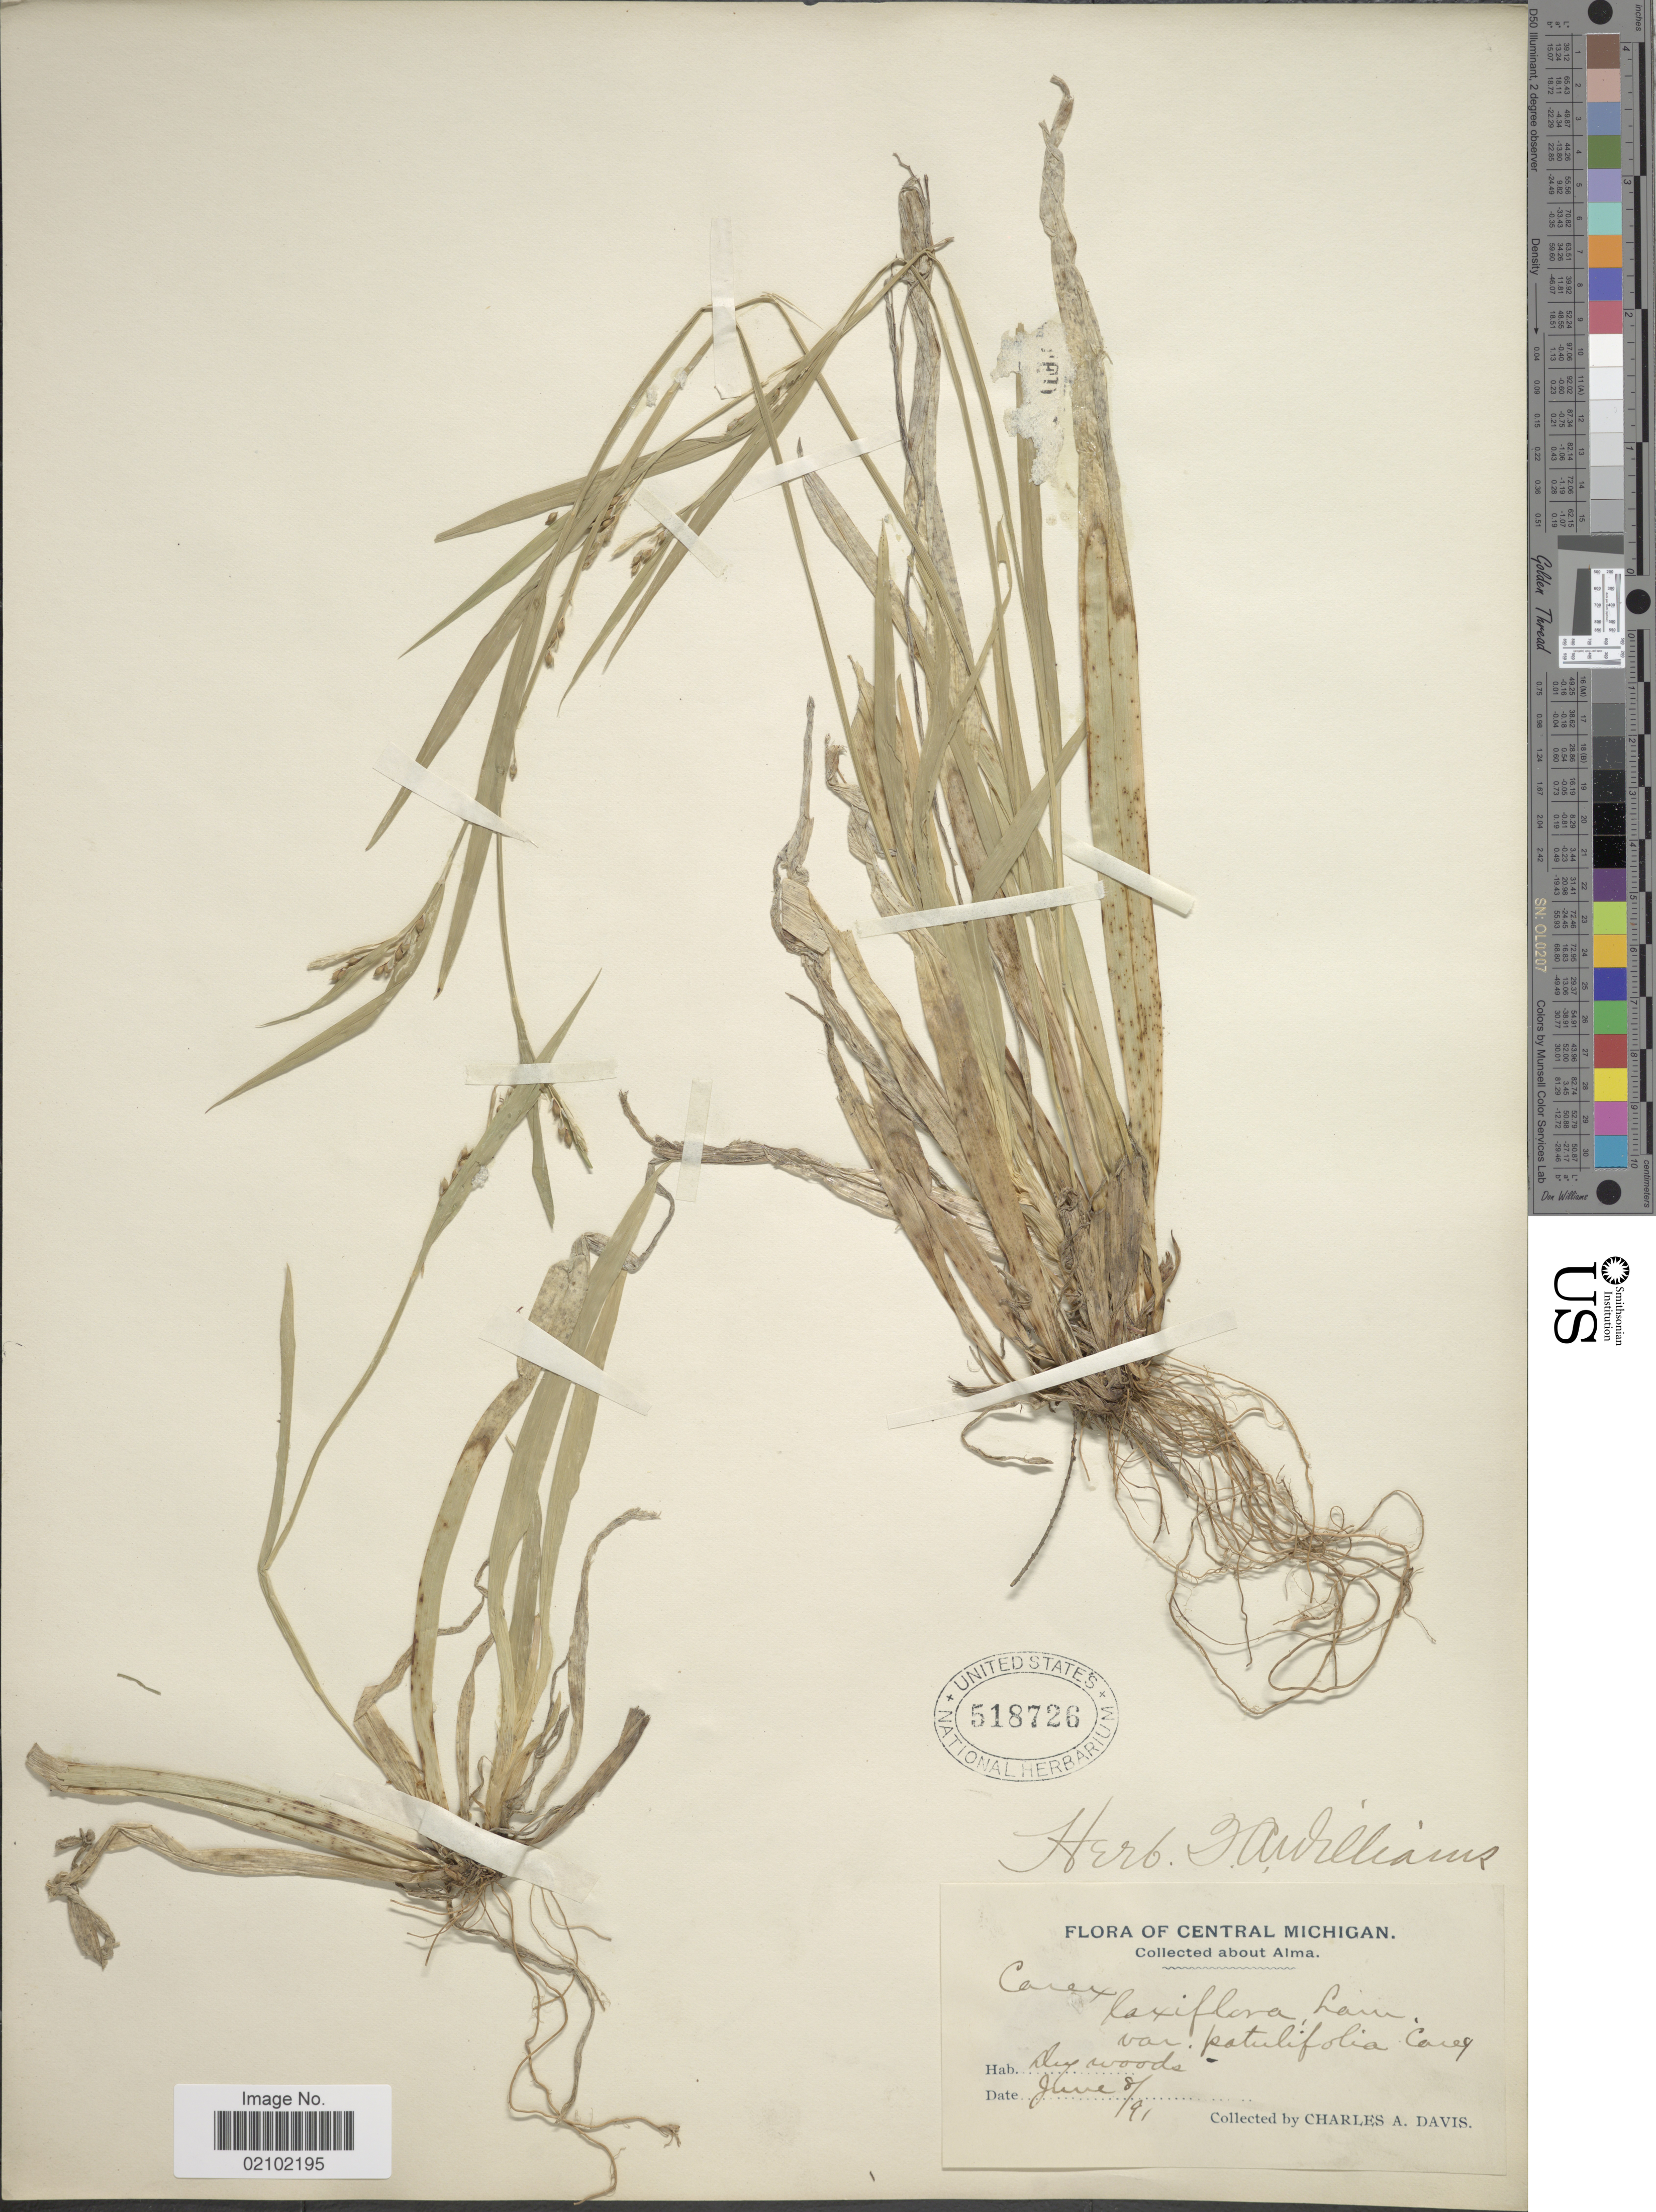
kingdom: Plantae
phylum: Tracheophyta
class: Liliopsida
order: Poales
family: Cyperaceae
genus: Carex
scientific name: Carex laxiflora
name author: Lam.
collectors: C. Davis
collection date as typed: Transcribed d/m/y: 8/6/91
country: United States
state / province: Michigan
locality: Central Michigan. About Alma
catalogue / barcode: US 518726